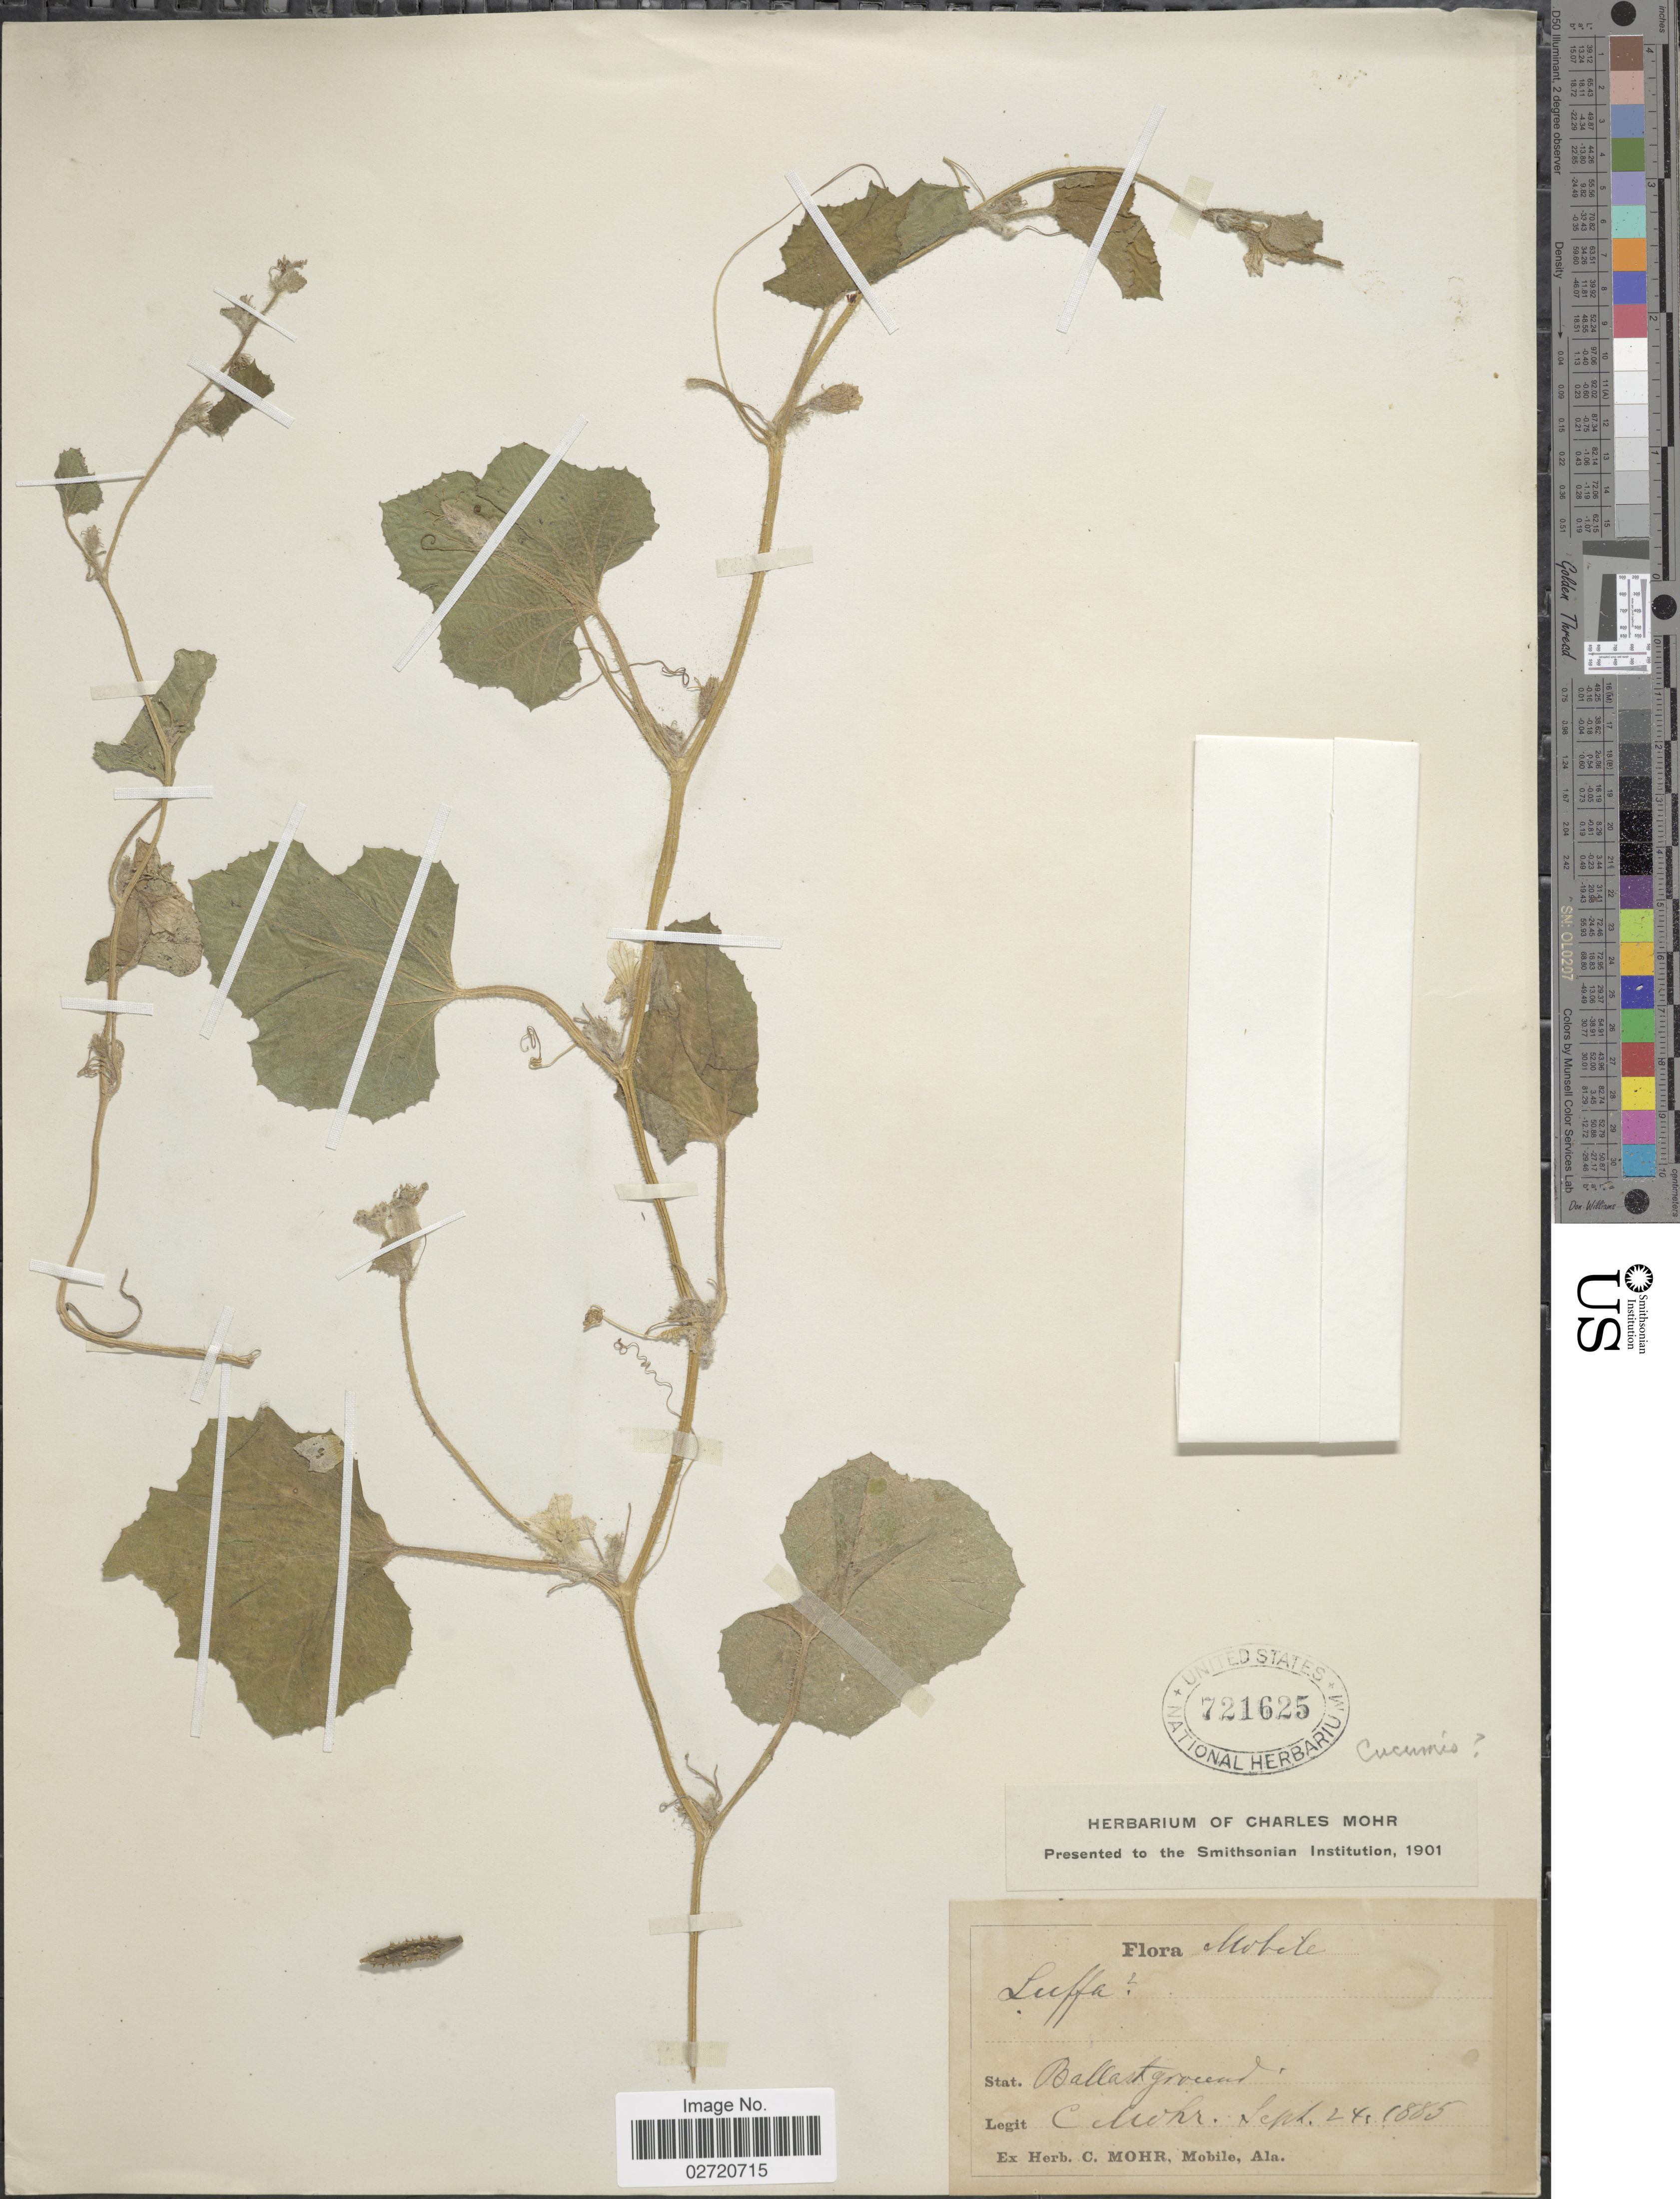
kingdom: Plantae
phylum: Tracheophyta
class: Magnoliopsida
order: Cucurbitales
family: Cucurbitaceae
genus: Cucumis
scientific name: Cucumis sp.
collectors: C. T. Mohr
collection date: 1885-09-24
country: United States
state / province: Alabama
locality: Mobile, Ballast ground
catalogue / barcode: US 721625